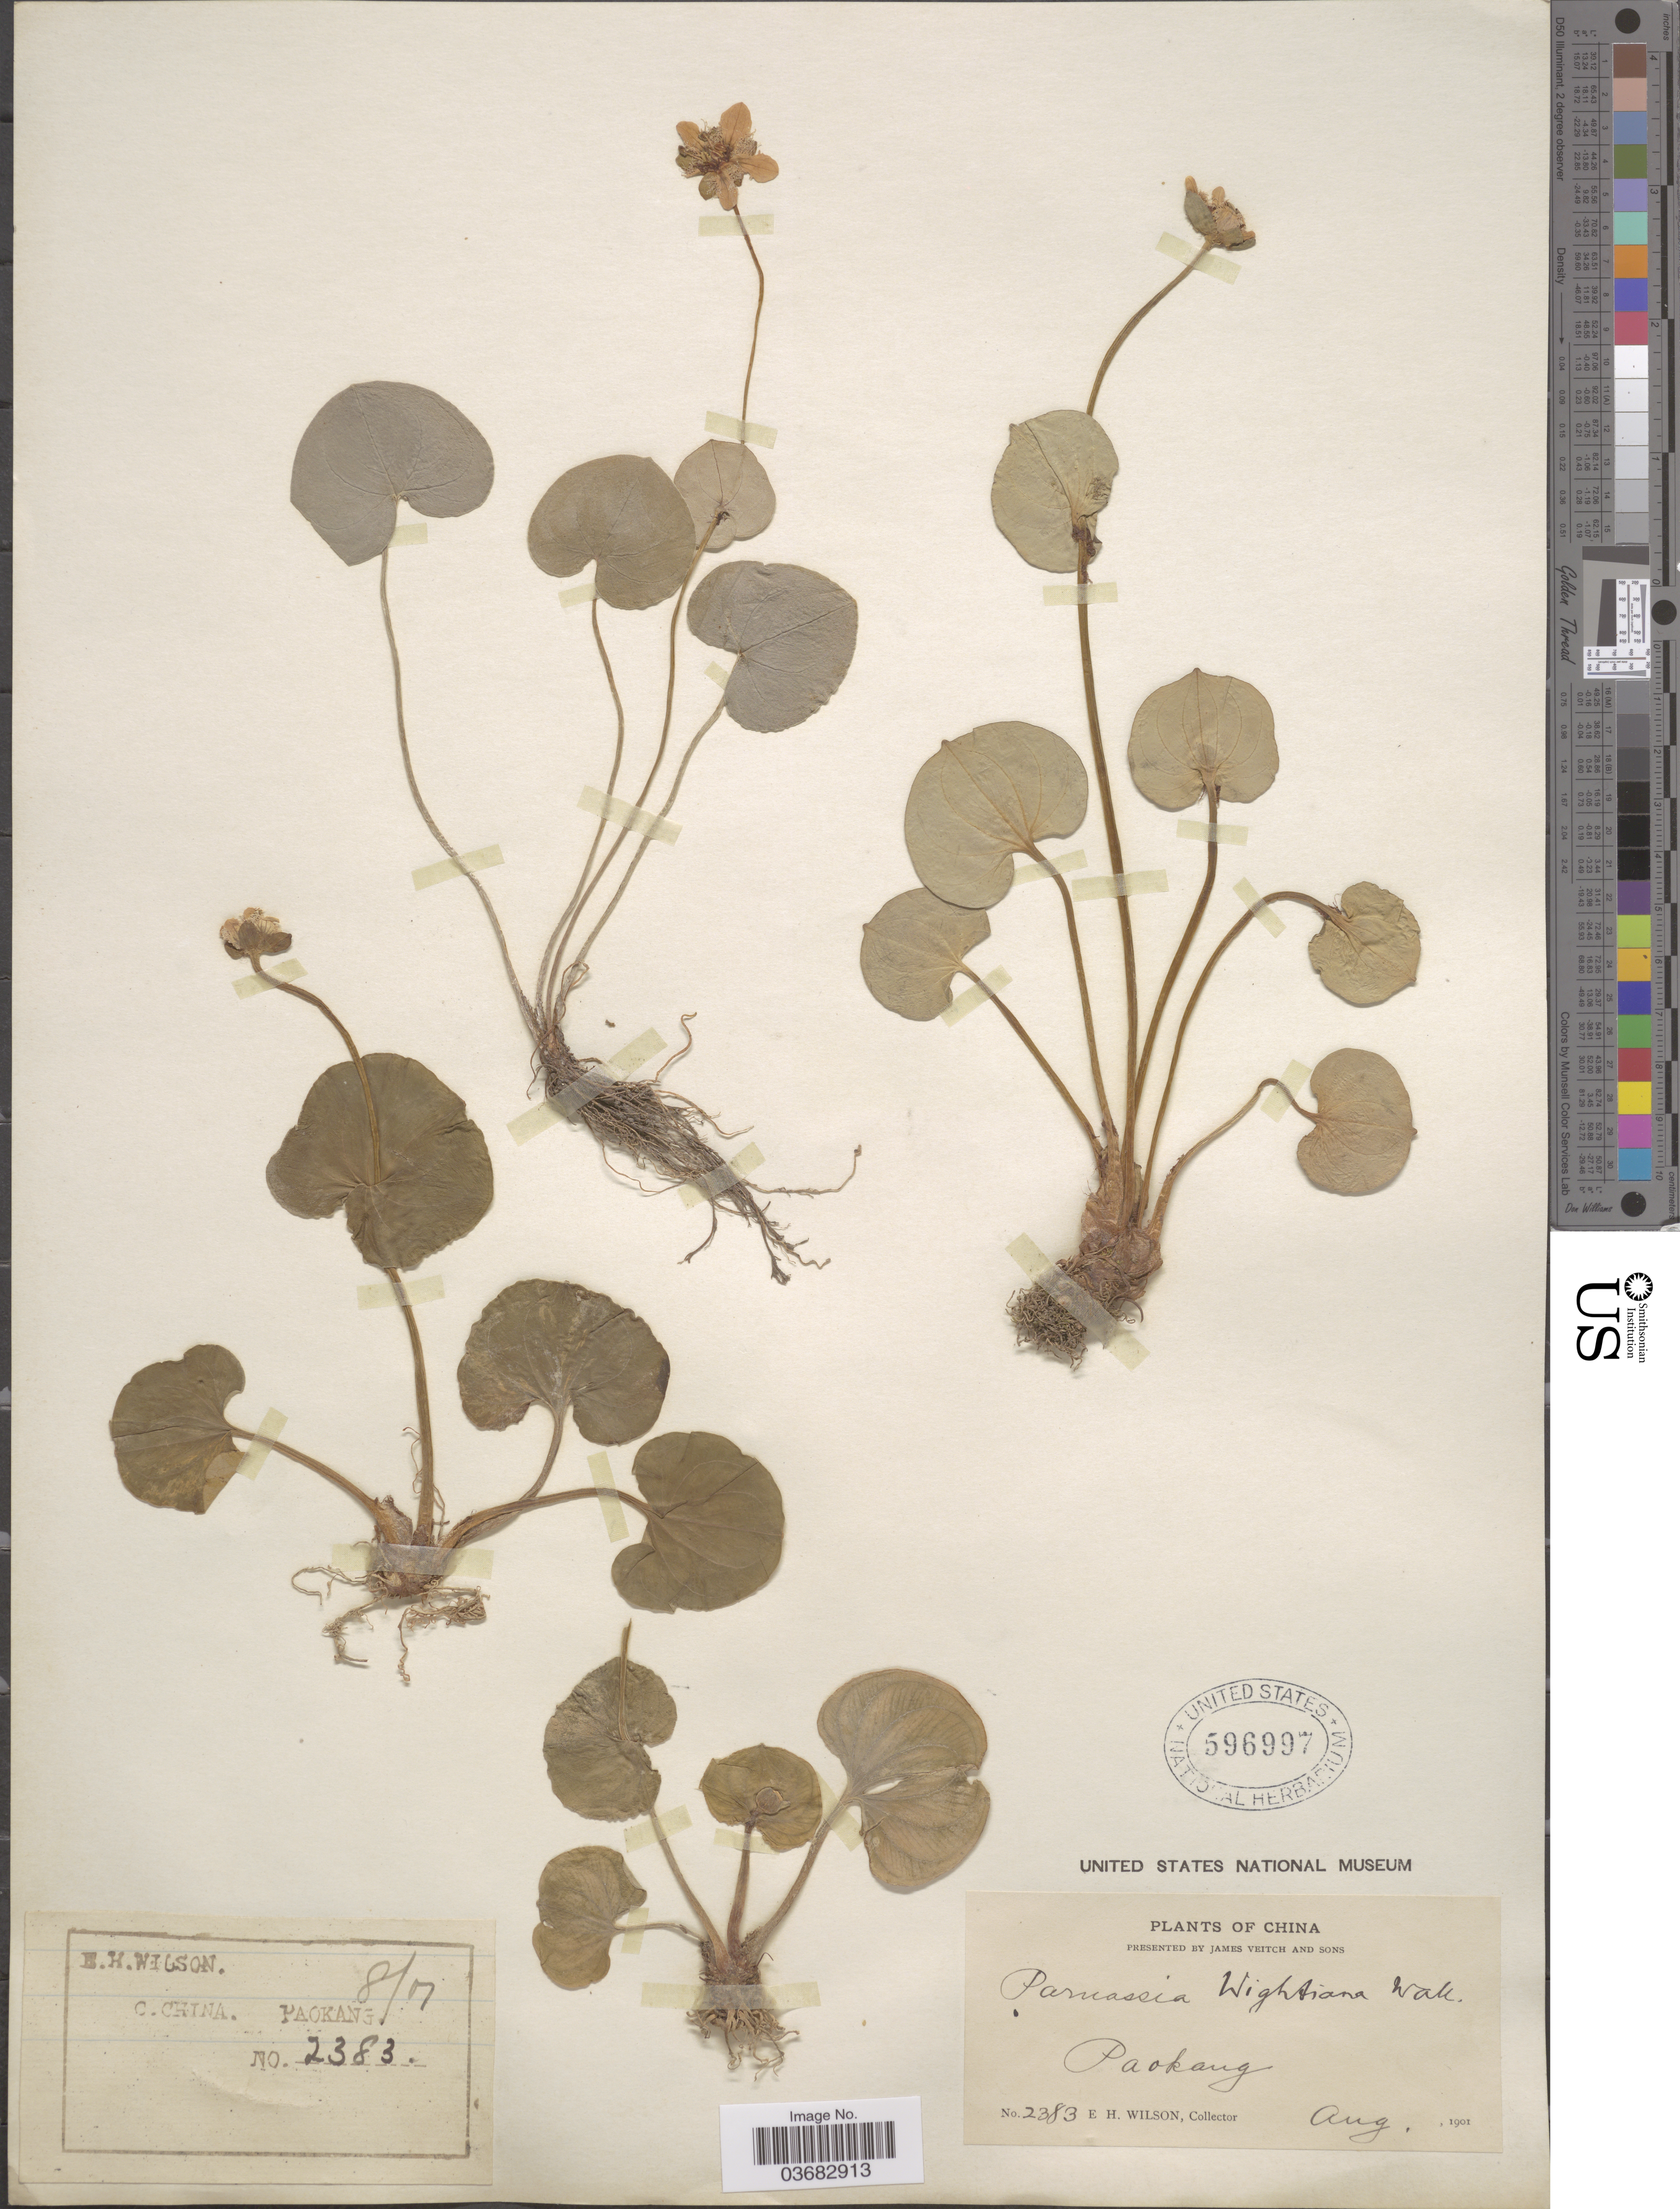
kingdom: Plantae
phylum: Tracheophyta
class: Magnoliopsida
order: Celastrales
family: Parnassiaceae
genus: Parnassia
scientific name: Parnassia wightiana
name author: Wall. ex Wight & Arn.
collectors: E. Wilson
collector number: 2383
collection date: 1901-08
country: China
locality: Paokang.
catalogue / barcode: US 596997